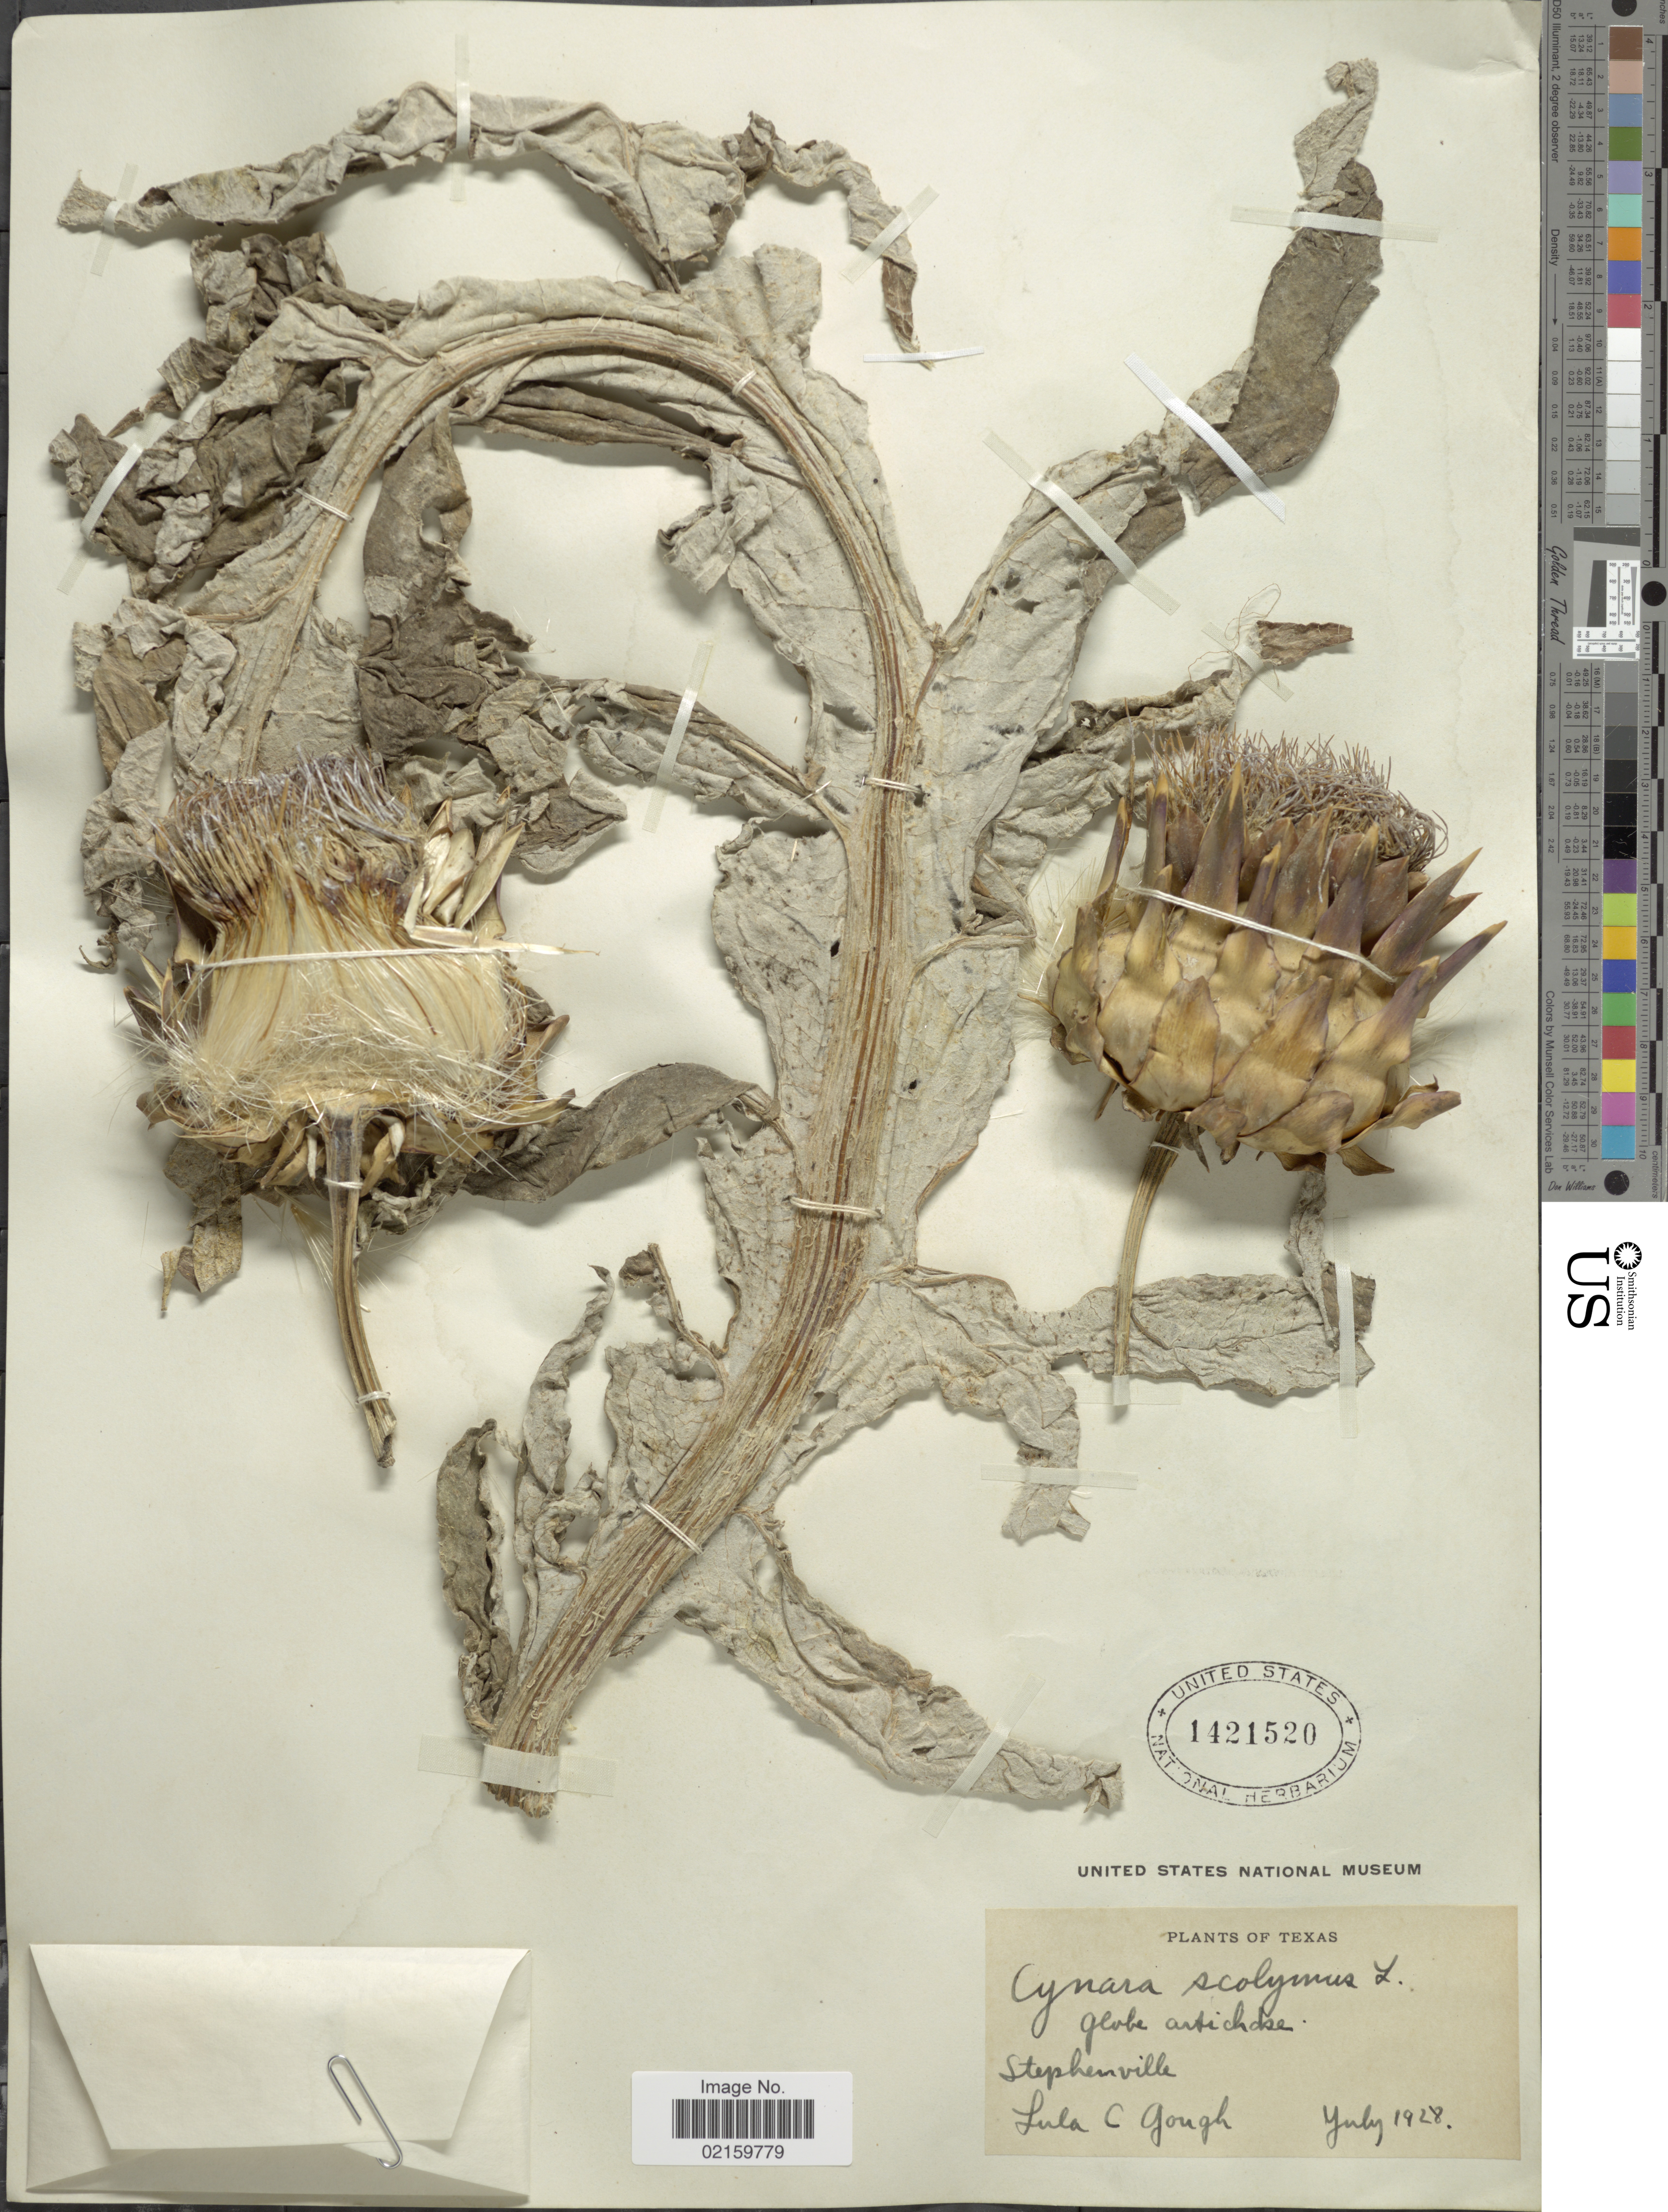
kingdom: Plantae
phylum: Tracheophyta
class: Magnoliopsida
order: Asterales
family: Asteraceae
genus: Cynara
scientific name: Cynara scolymus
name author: L.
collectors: L. Gough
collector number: s.n,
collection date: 1928-07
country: United States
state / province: Texas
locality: Texas, Stephensville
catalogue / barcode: US 1421520